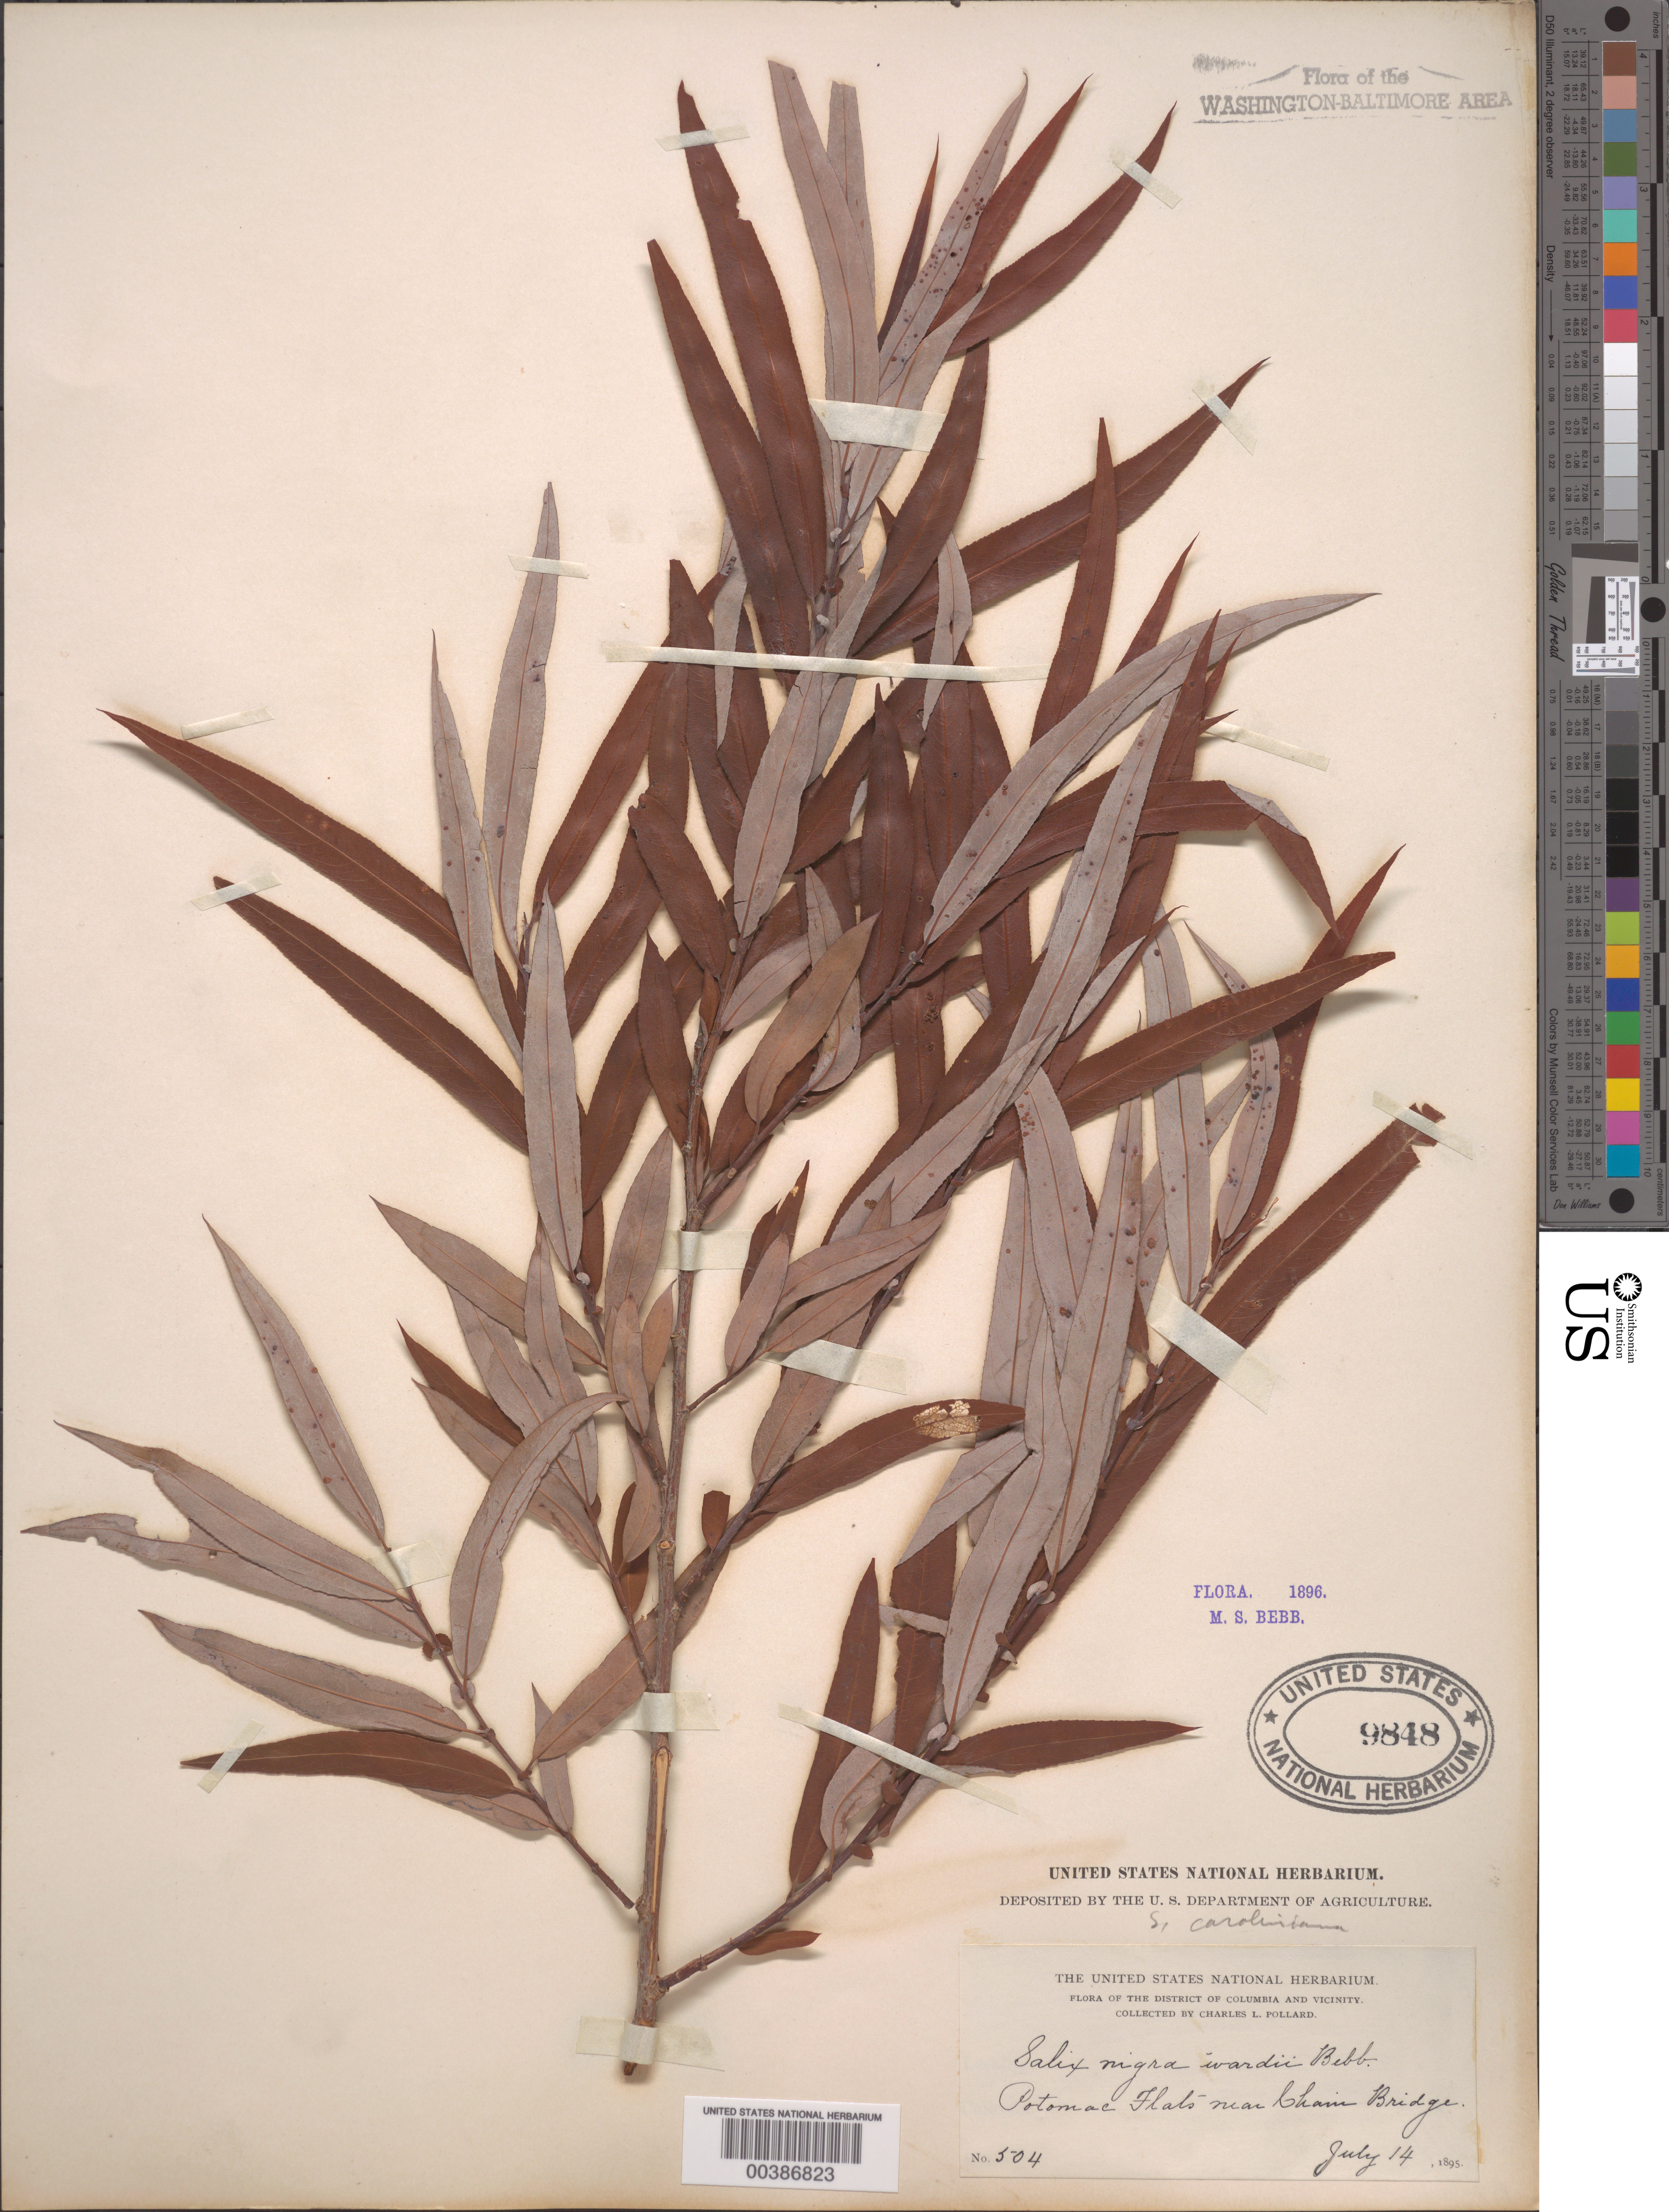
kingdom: Plantae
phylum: Tracheophyta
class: Magnoliopsida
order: Malpighiales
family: Salicaceae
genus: Salix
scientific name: Salix caroliniana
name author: Michx.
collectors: C. L. Pollard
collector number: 504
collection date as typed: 14 Jul 1895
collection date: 1895-07-14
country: United States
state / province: District of Columbia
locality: Potomac Flats, Chain Bridge area C. and O. Canal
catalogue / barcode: US 9848